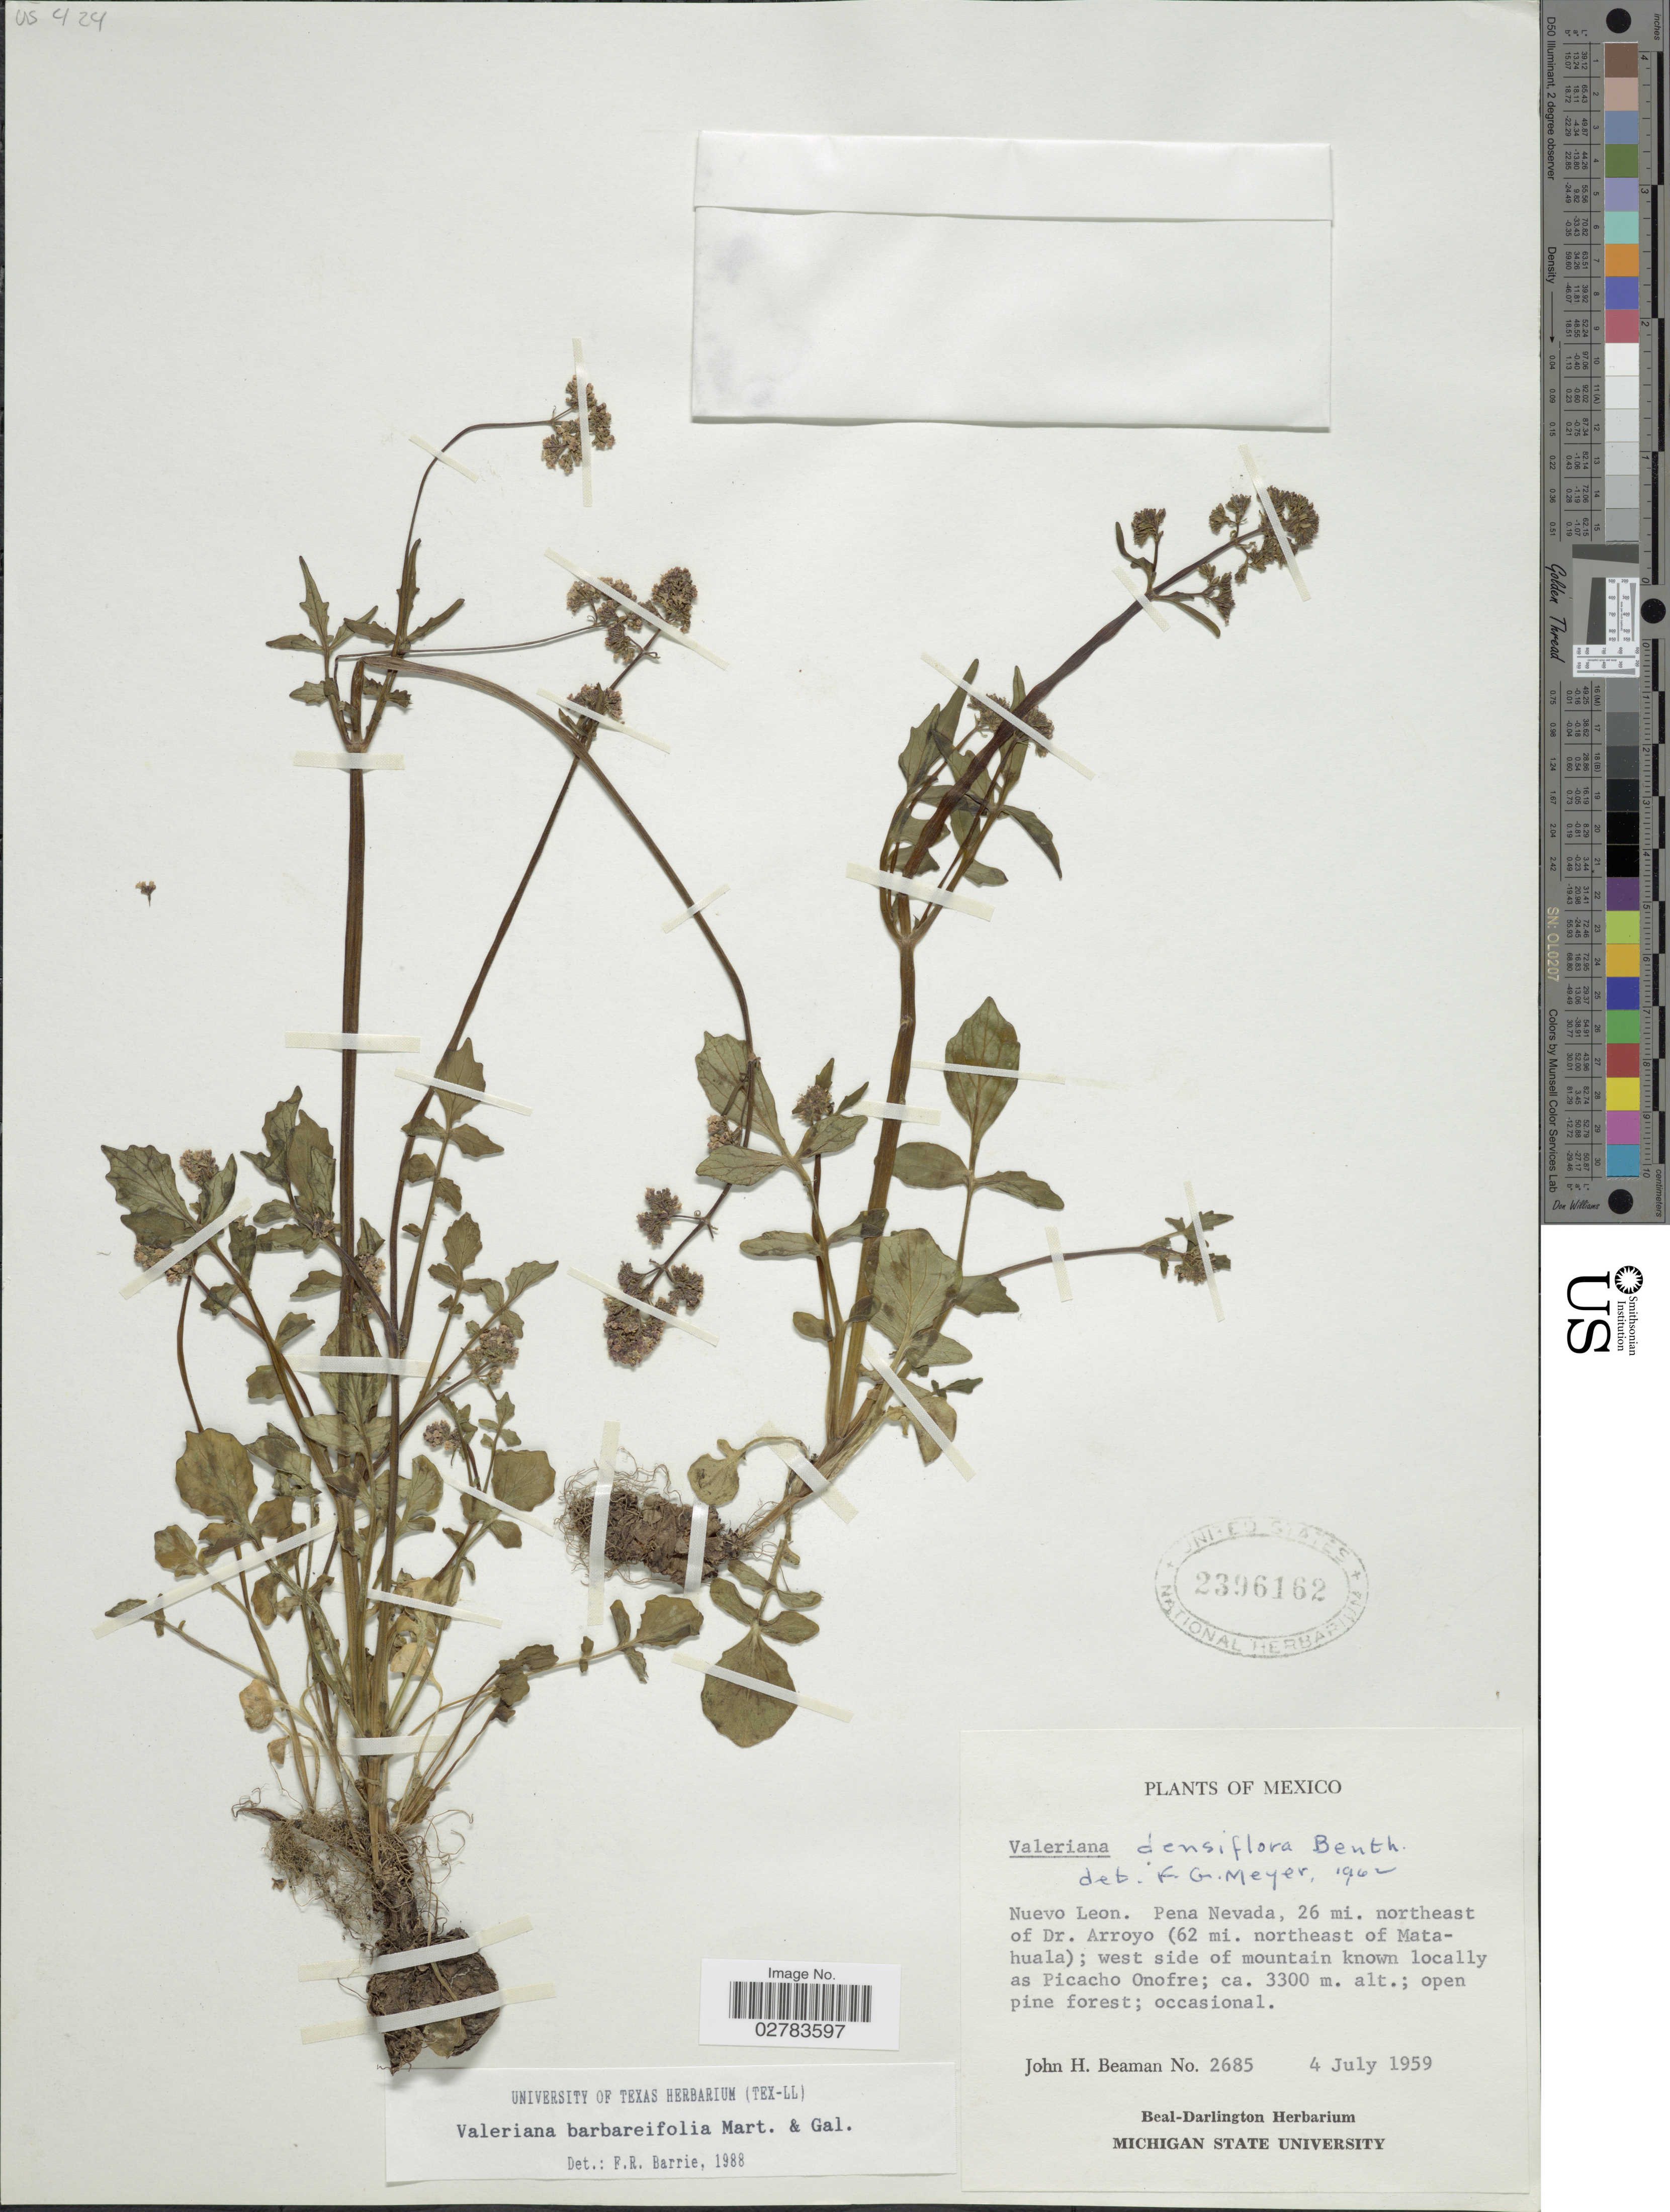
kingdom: Plantae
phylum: Tracheophyta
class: Magnoliopsida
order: Dipsacales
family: Caprifoliaceae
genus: Valeriana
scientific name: Valeriana barbareifolia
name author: M. Martens & Galeotti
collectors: J. H. Beaman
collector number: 2685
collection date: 1959-07-04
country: Mexico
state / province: Nuevo León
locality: Pena Nevada, 26 mi. northeast of Dr,. Arroyo (62 mi. northeast of Matahuala); west side of mountain known locally as Picacho Onofre.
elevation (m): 3300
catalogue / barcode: US 2396162